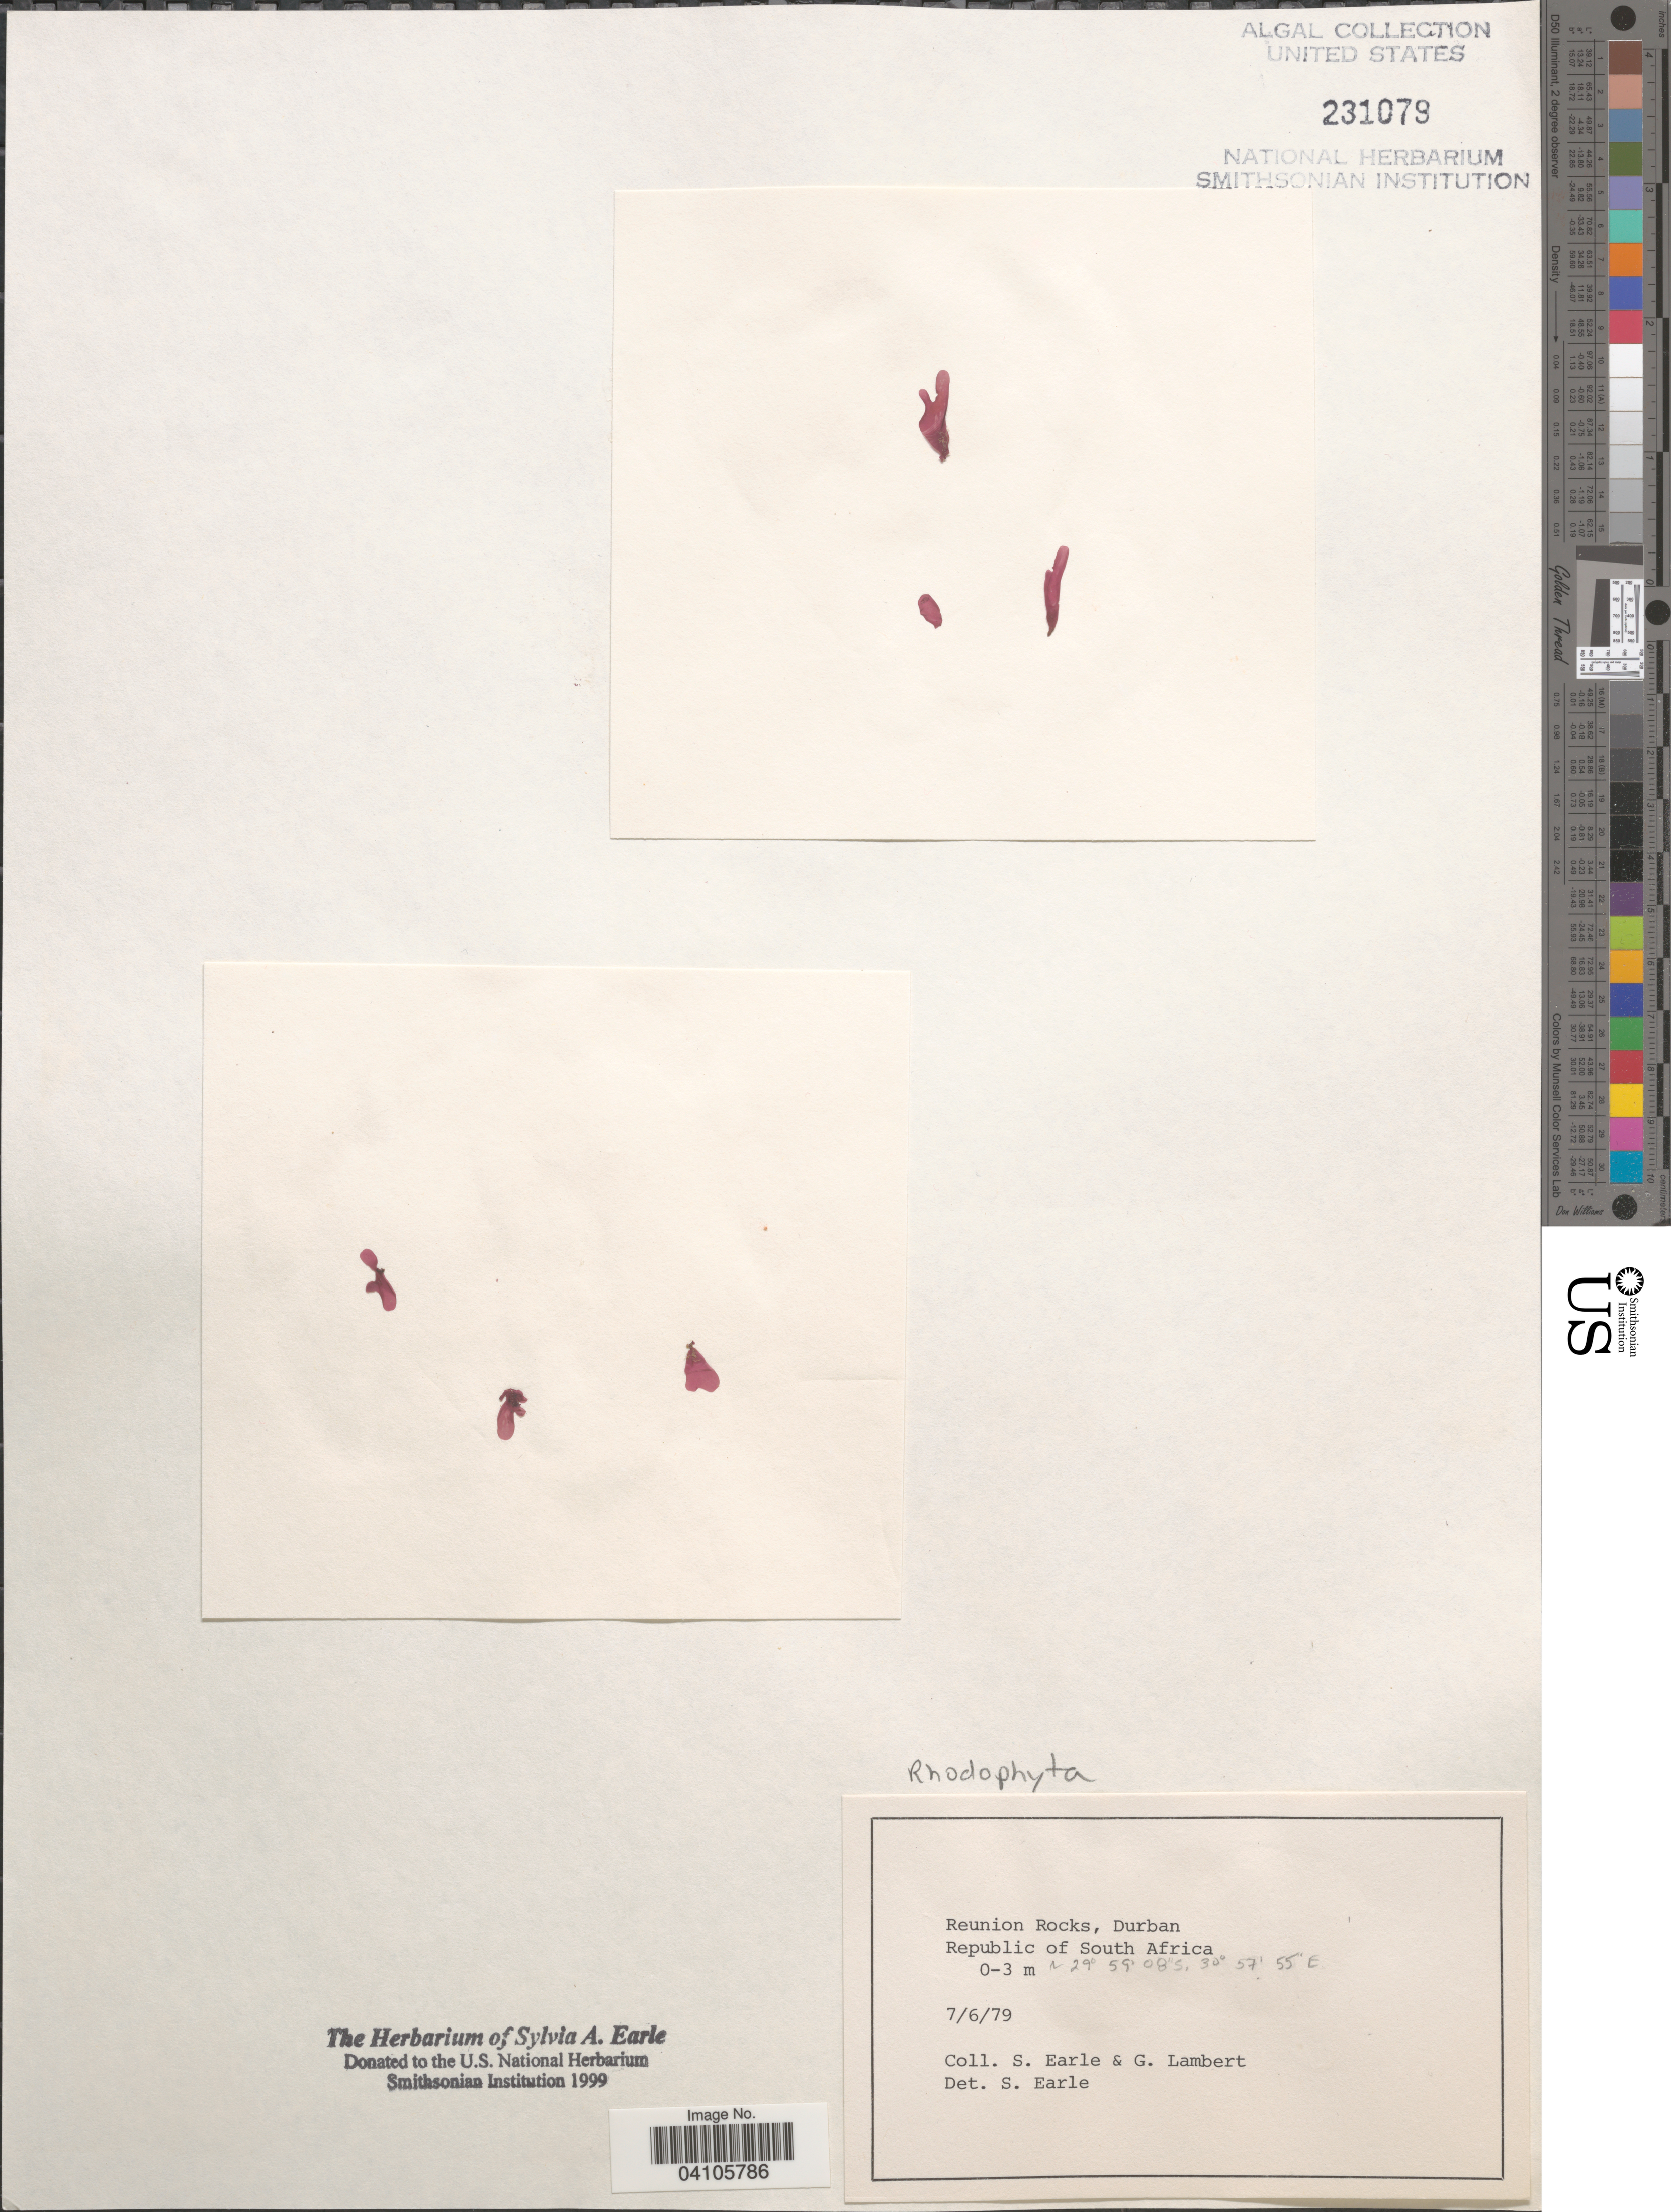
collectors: S. A. Earle & G. Lambert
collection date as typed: Transcribed d/m/y: 7/6/79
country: South Africa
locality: Reunion Rocks, Durban. Republic of South Africa.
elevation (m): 0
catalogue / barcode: US 231079